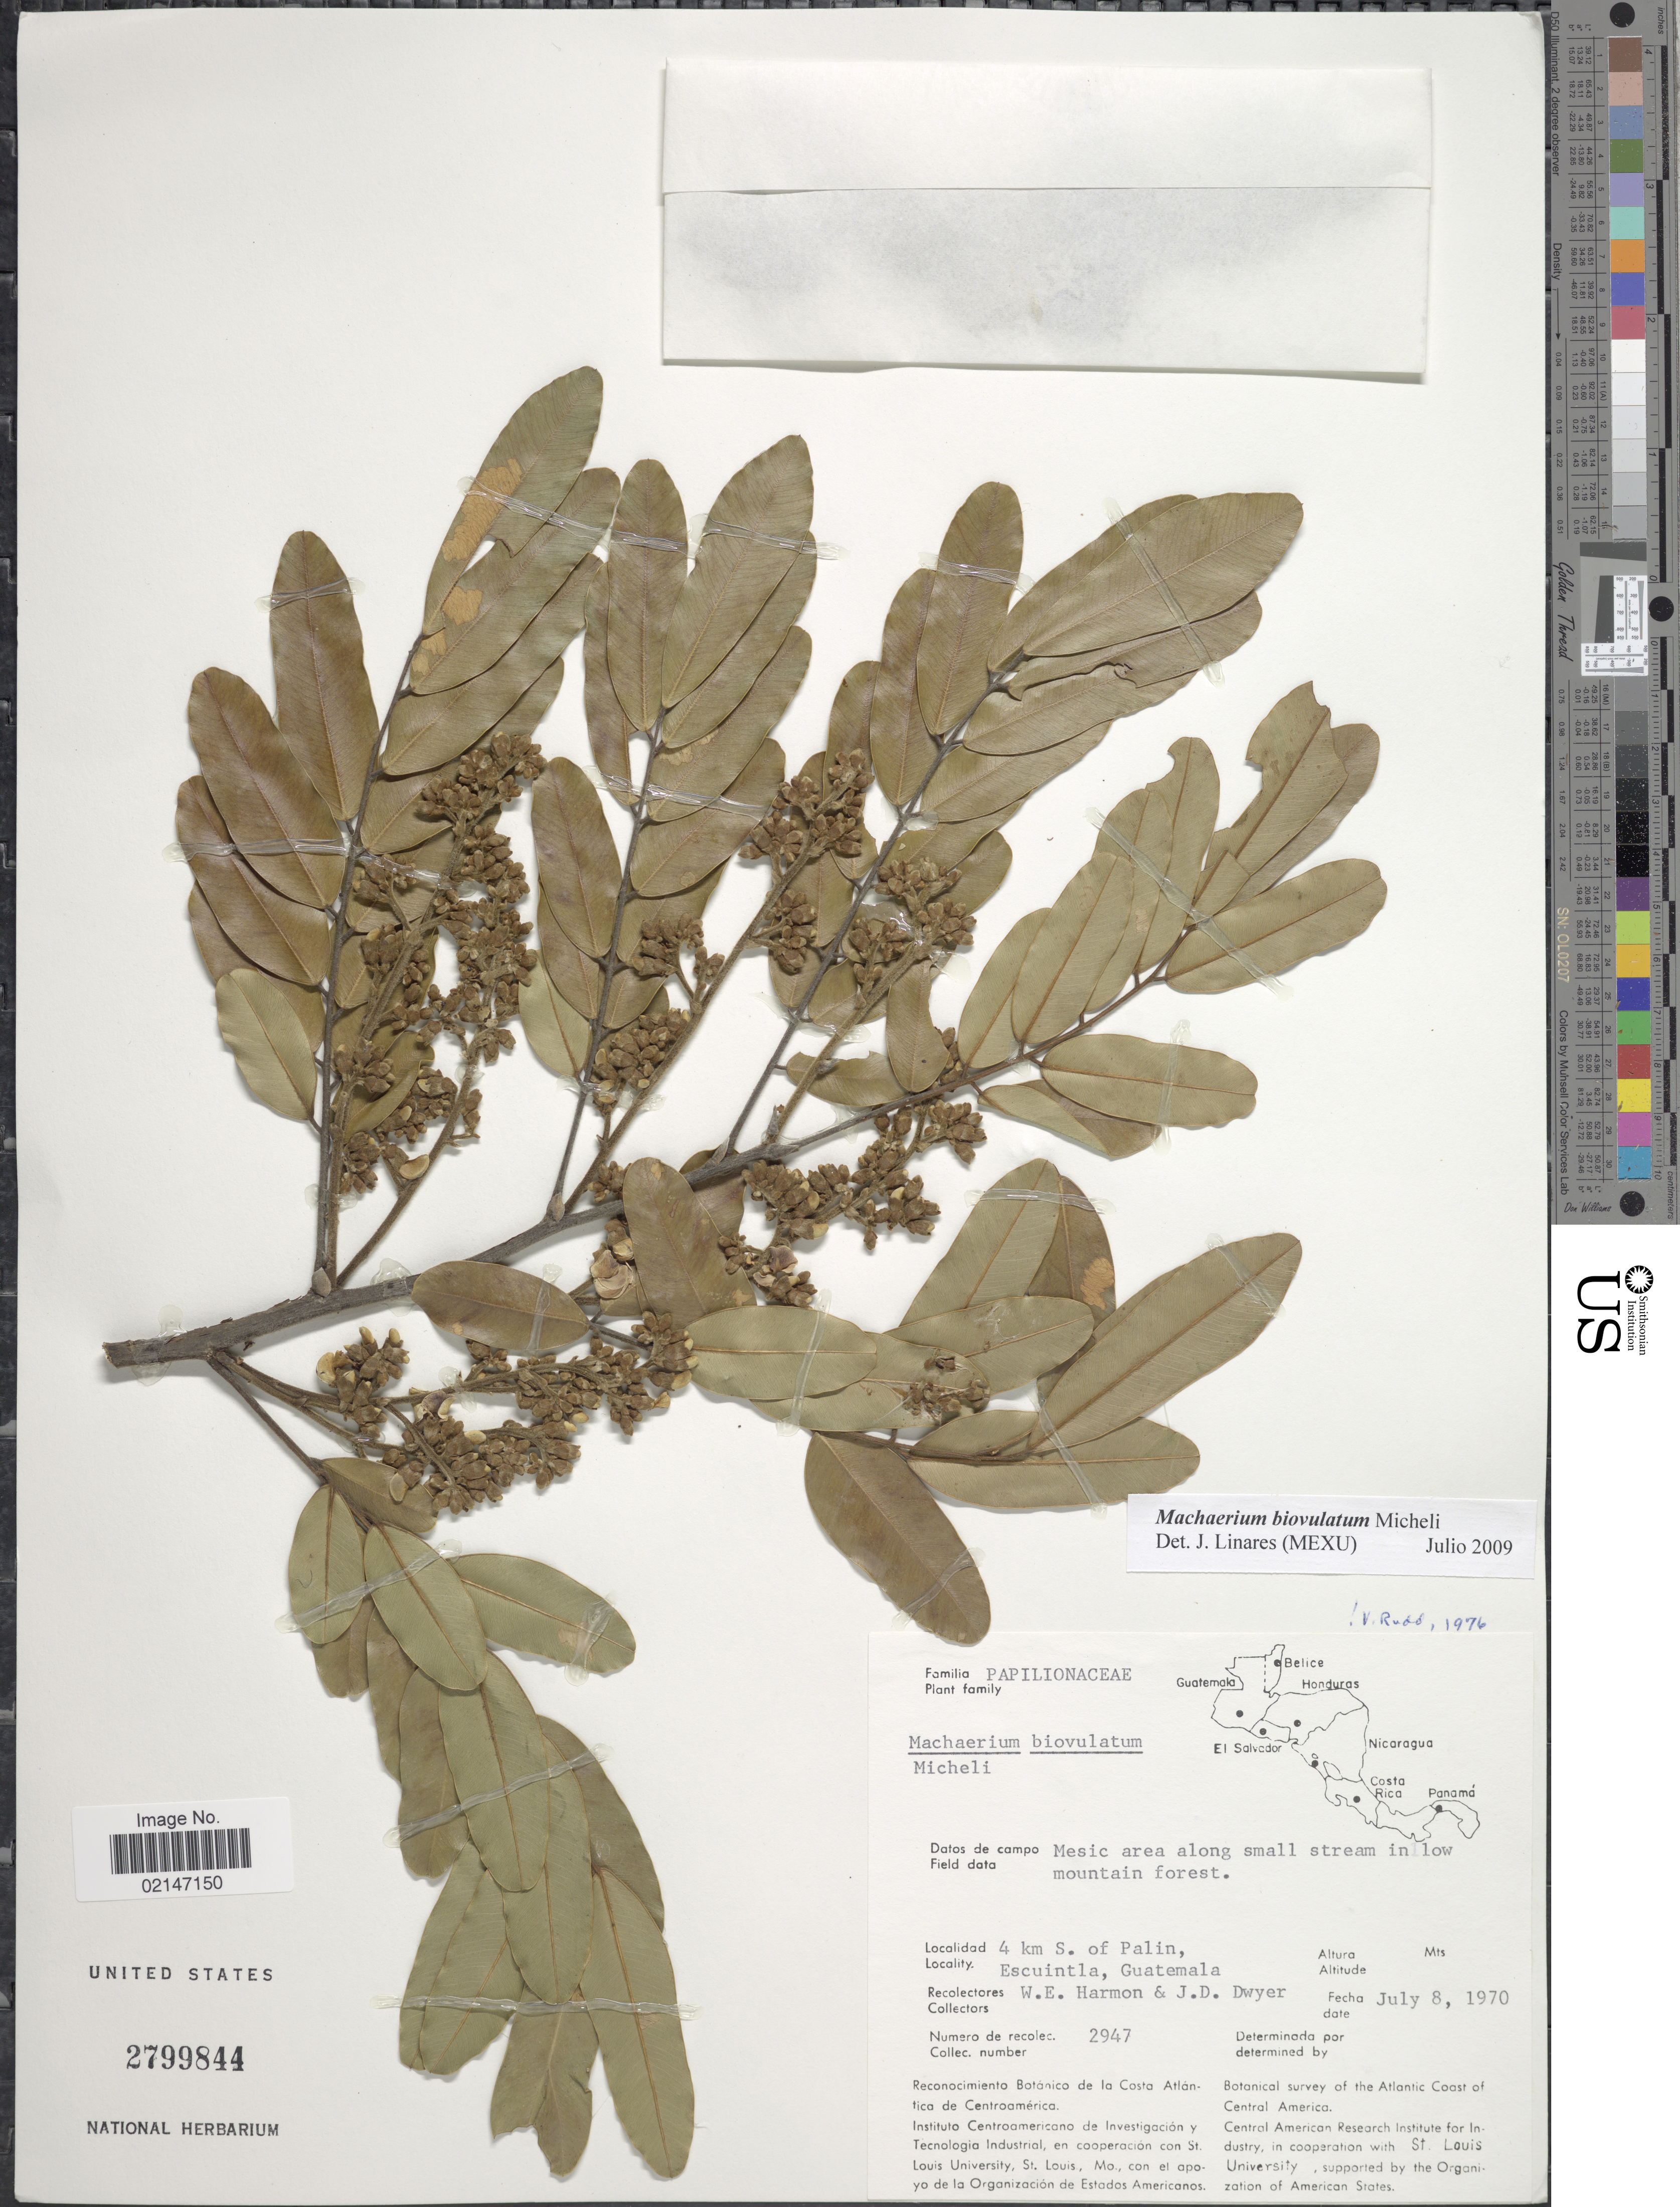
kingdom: Plantae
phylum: Tracheophyta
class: Magnoliopsida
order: Fabales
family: Fabaceae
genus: Machaerium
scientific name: Machaerium biovulatum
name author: Micheli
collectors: W. E. Harmon & J. D. Dwyer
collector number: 2947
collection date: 1970-07-08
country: Guatemala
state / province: Escuintla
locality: Mesic area along small stream in low mountain forest. 4 km S. of Palin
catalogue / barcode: US 2799844